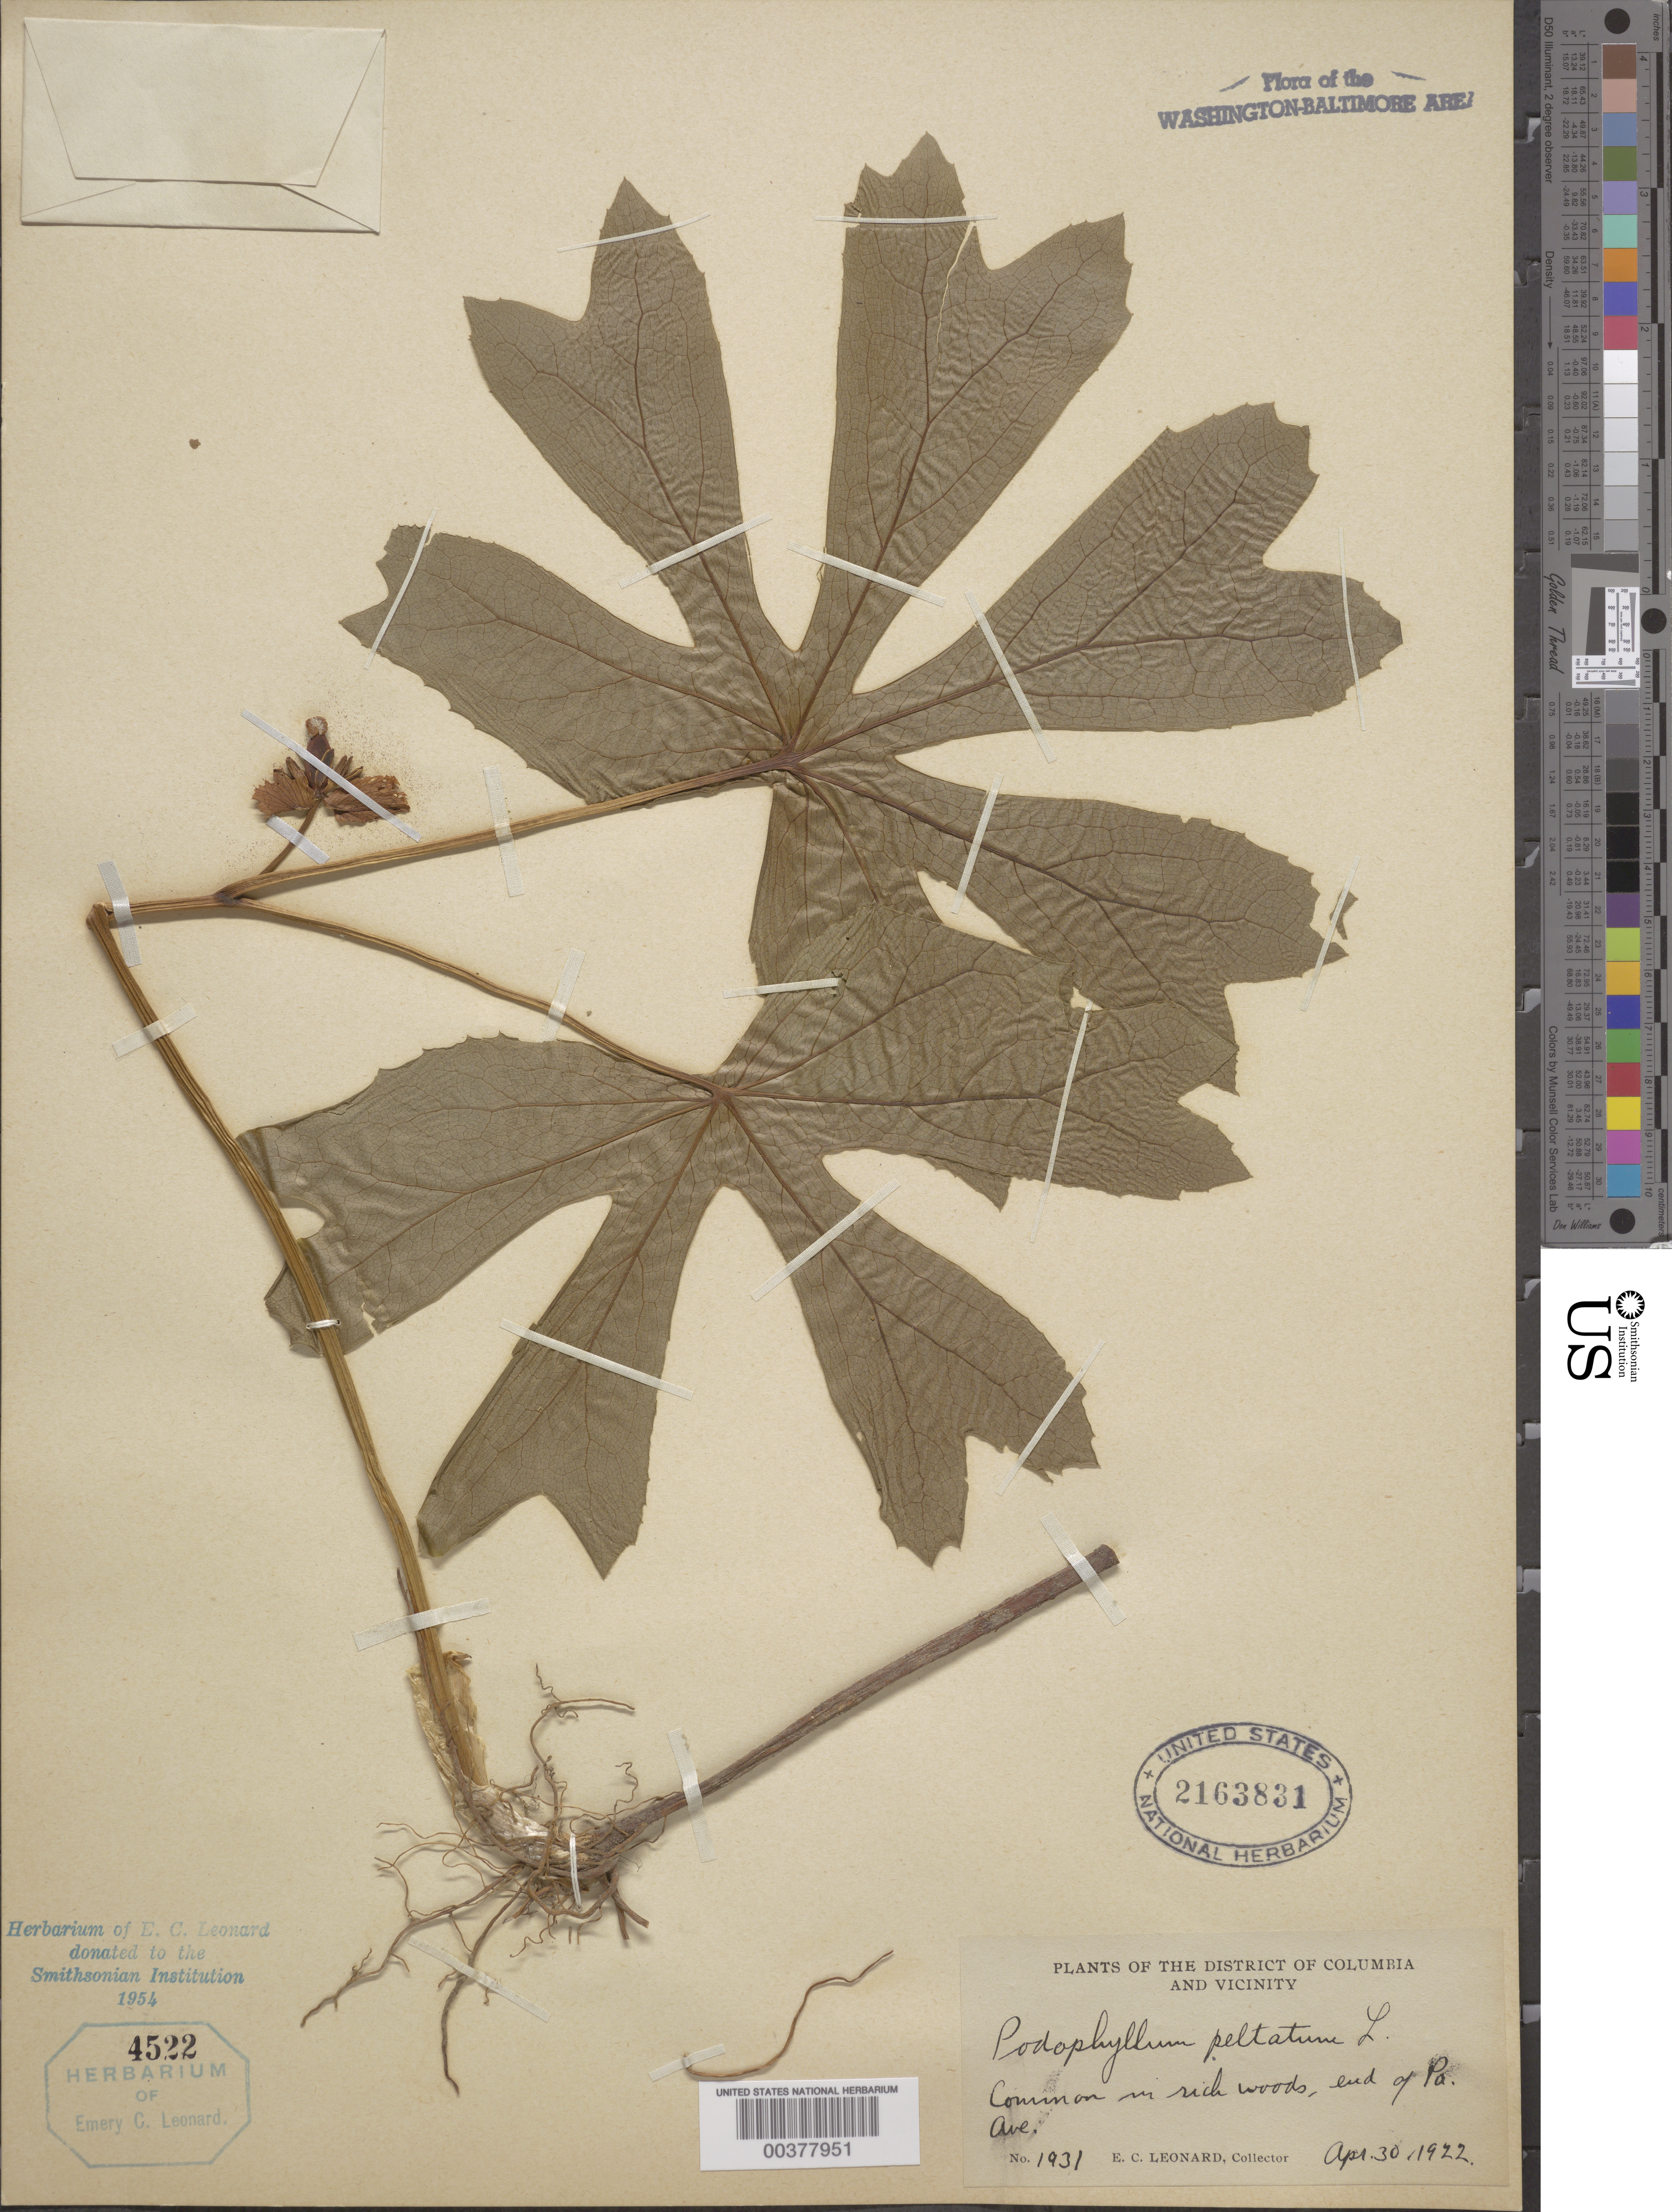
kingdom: Plantae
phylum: Tracheophyta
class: Magnoliopsida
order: Ranunculales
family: Berberidaceae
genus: Podophyllum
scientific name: Podophyllum peltatum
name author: L.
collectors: E. C. Leonard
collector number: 1931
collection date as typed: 30 Apr 1922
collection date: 1922-04-30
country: United States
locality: Pennsylvania Avenue end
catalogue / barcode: US 2163831